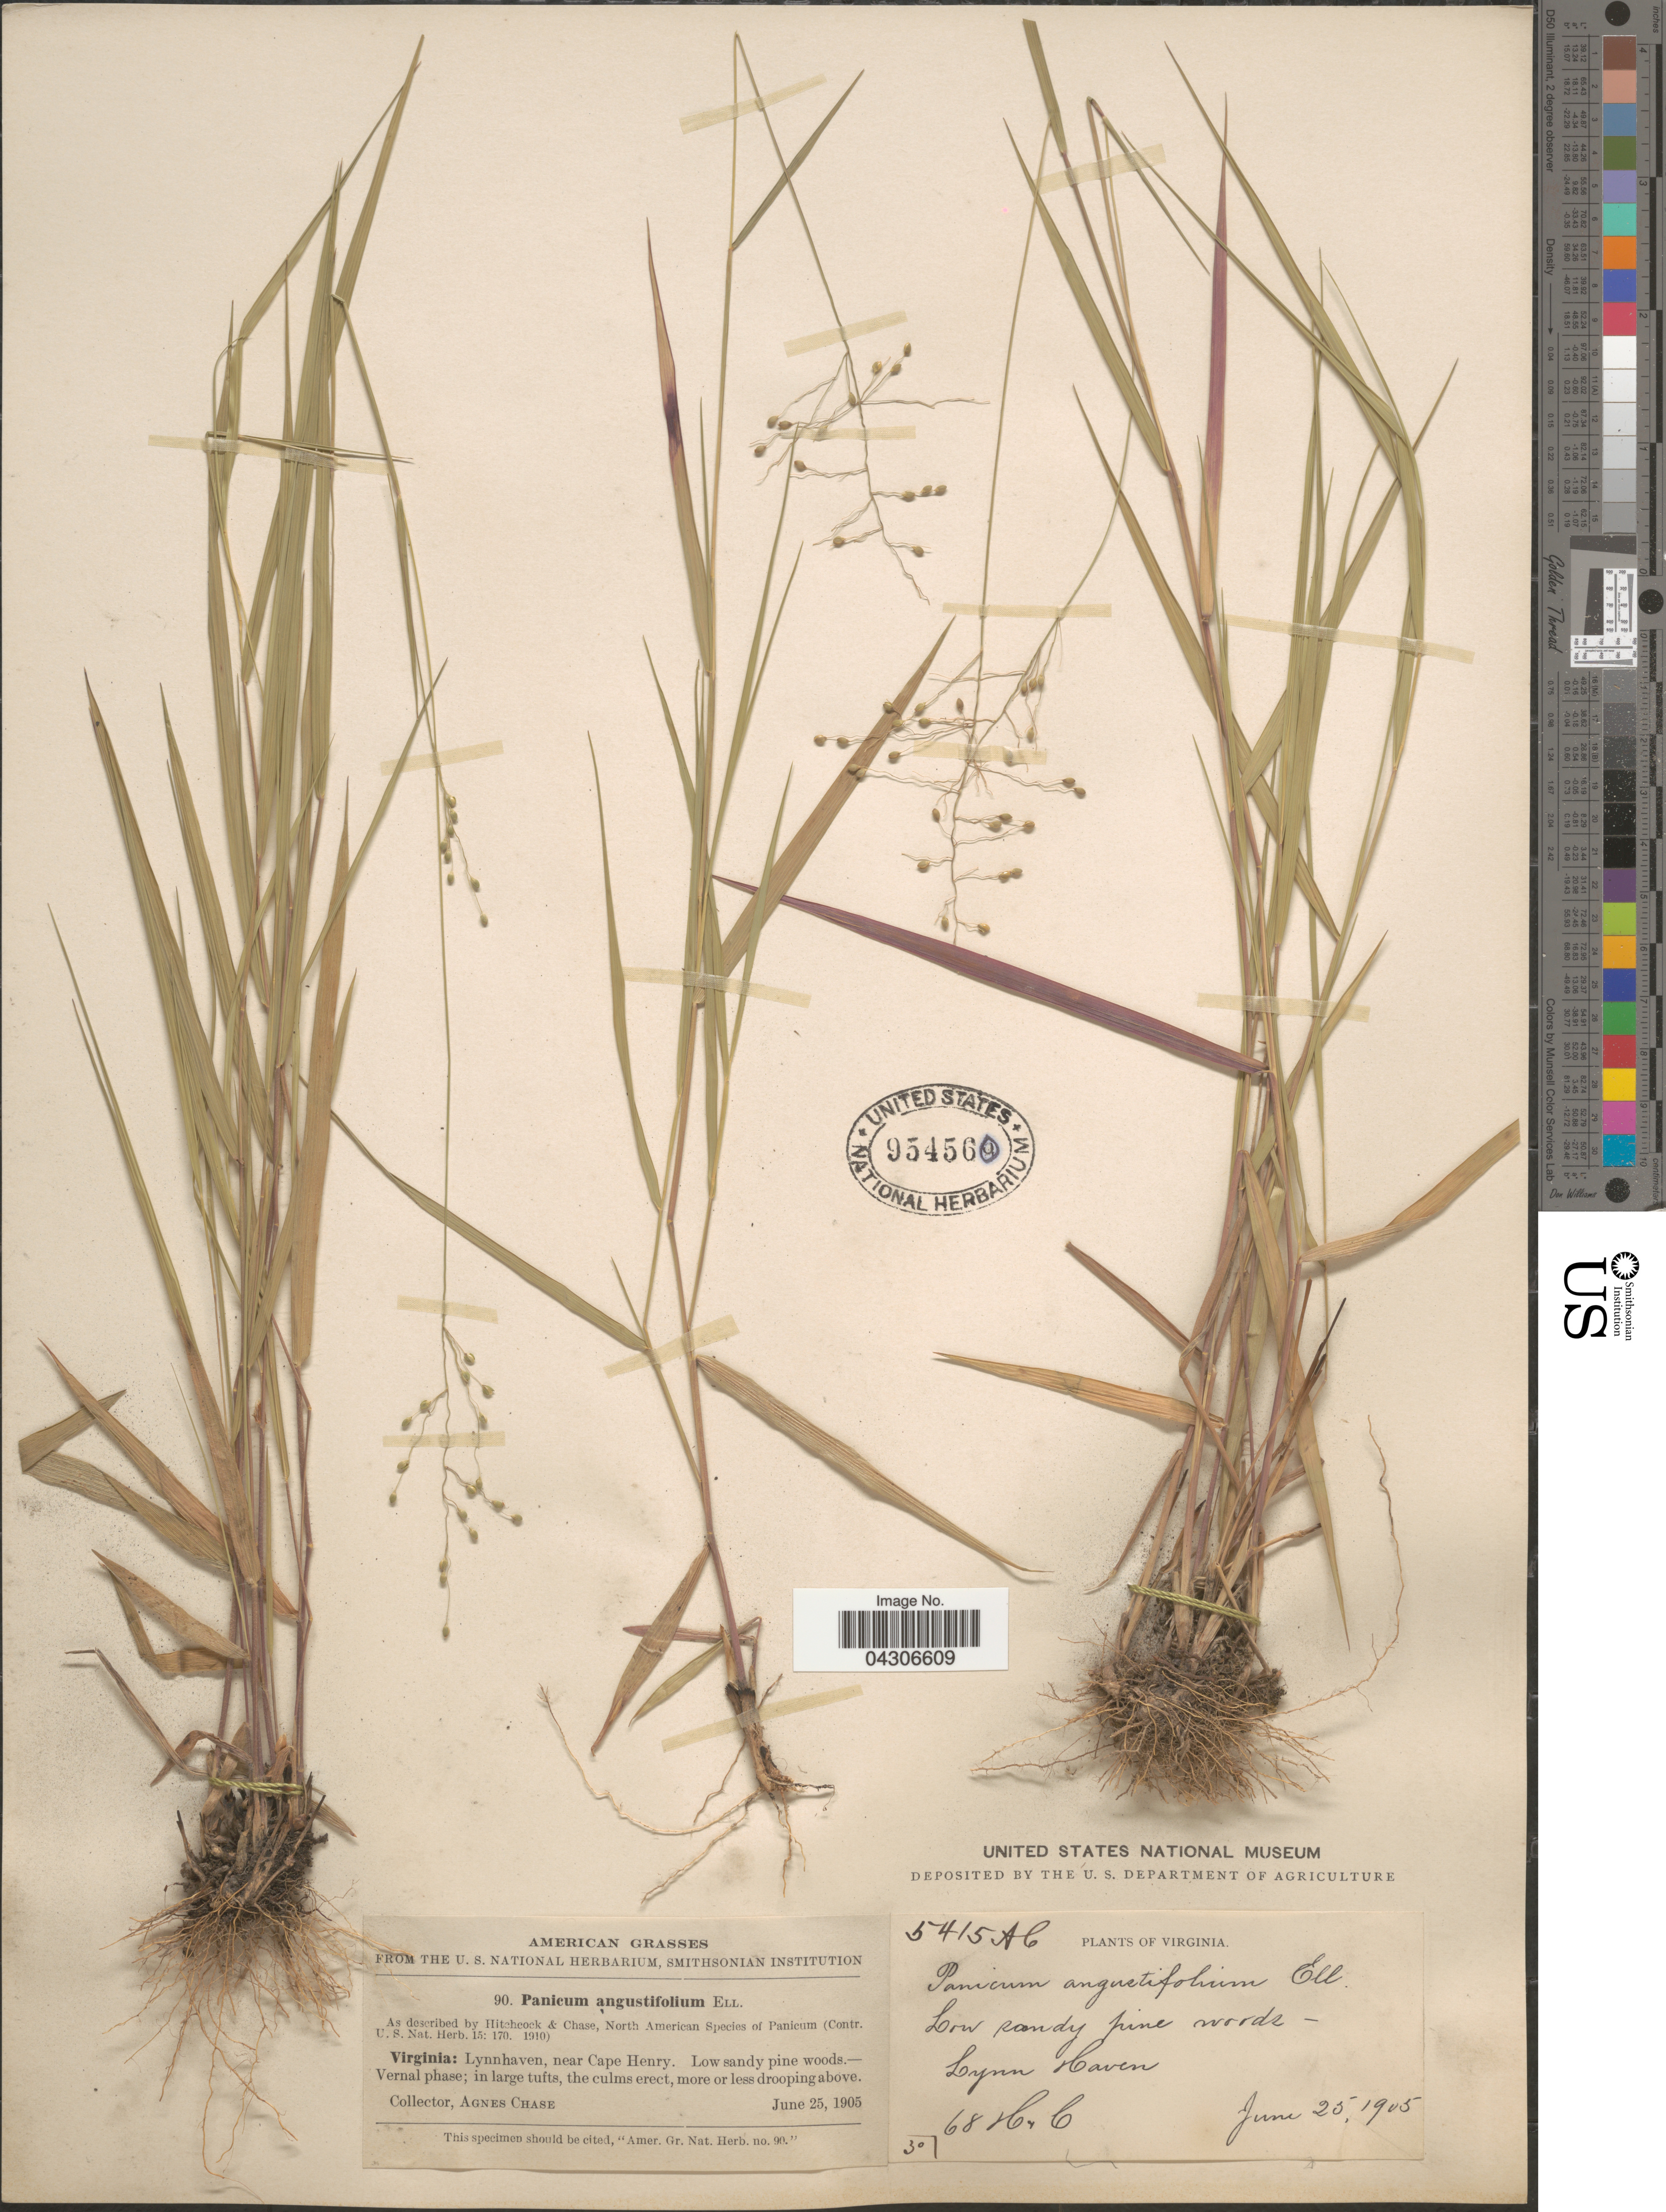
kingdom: Plantae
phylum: Tracheophyta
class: Liliopsida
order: Poales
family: Poaceae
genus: Dichanthelium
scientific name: Dichanthelium aciculare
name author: (Desv. ex Poir.) Gould & C.A. Clark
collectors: A. Chase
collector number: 90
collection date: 1905-06-25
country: United States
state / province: Virginia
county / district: City of Virginia Beach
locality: Lynnhaven, near Cape Henry.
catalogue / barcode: US 954560